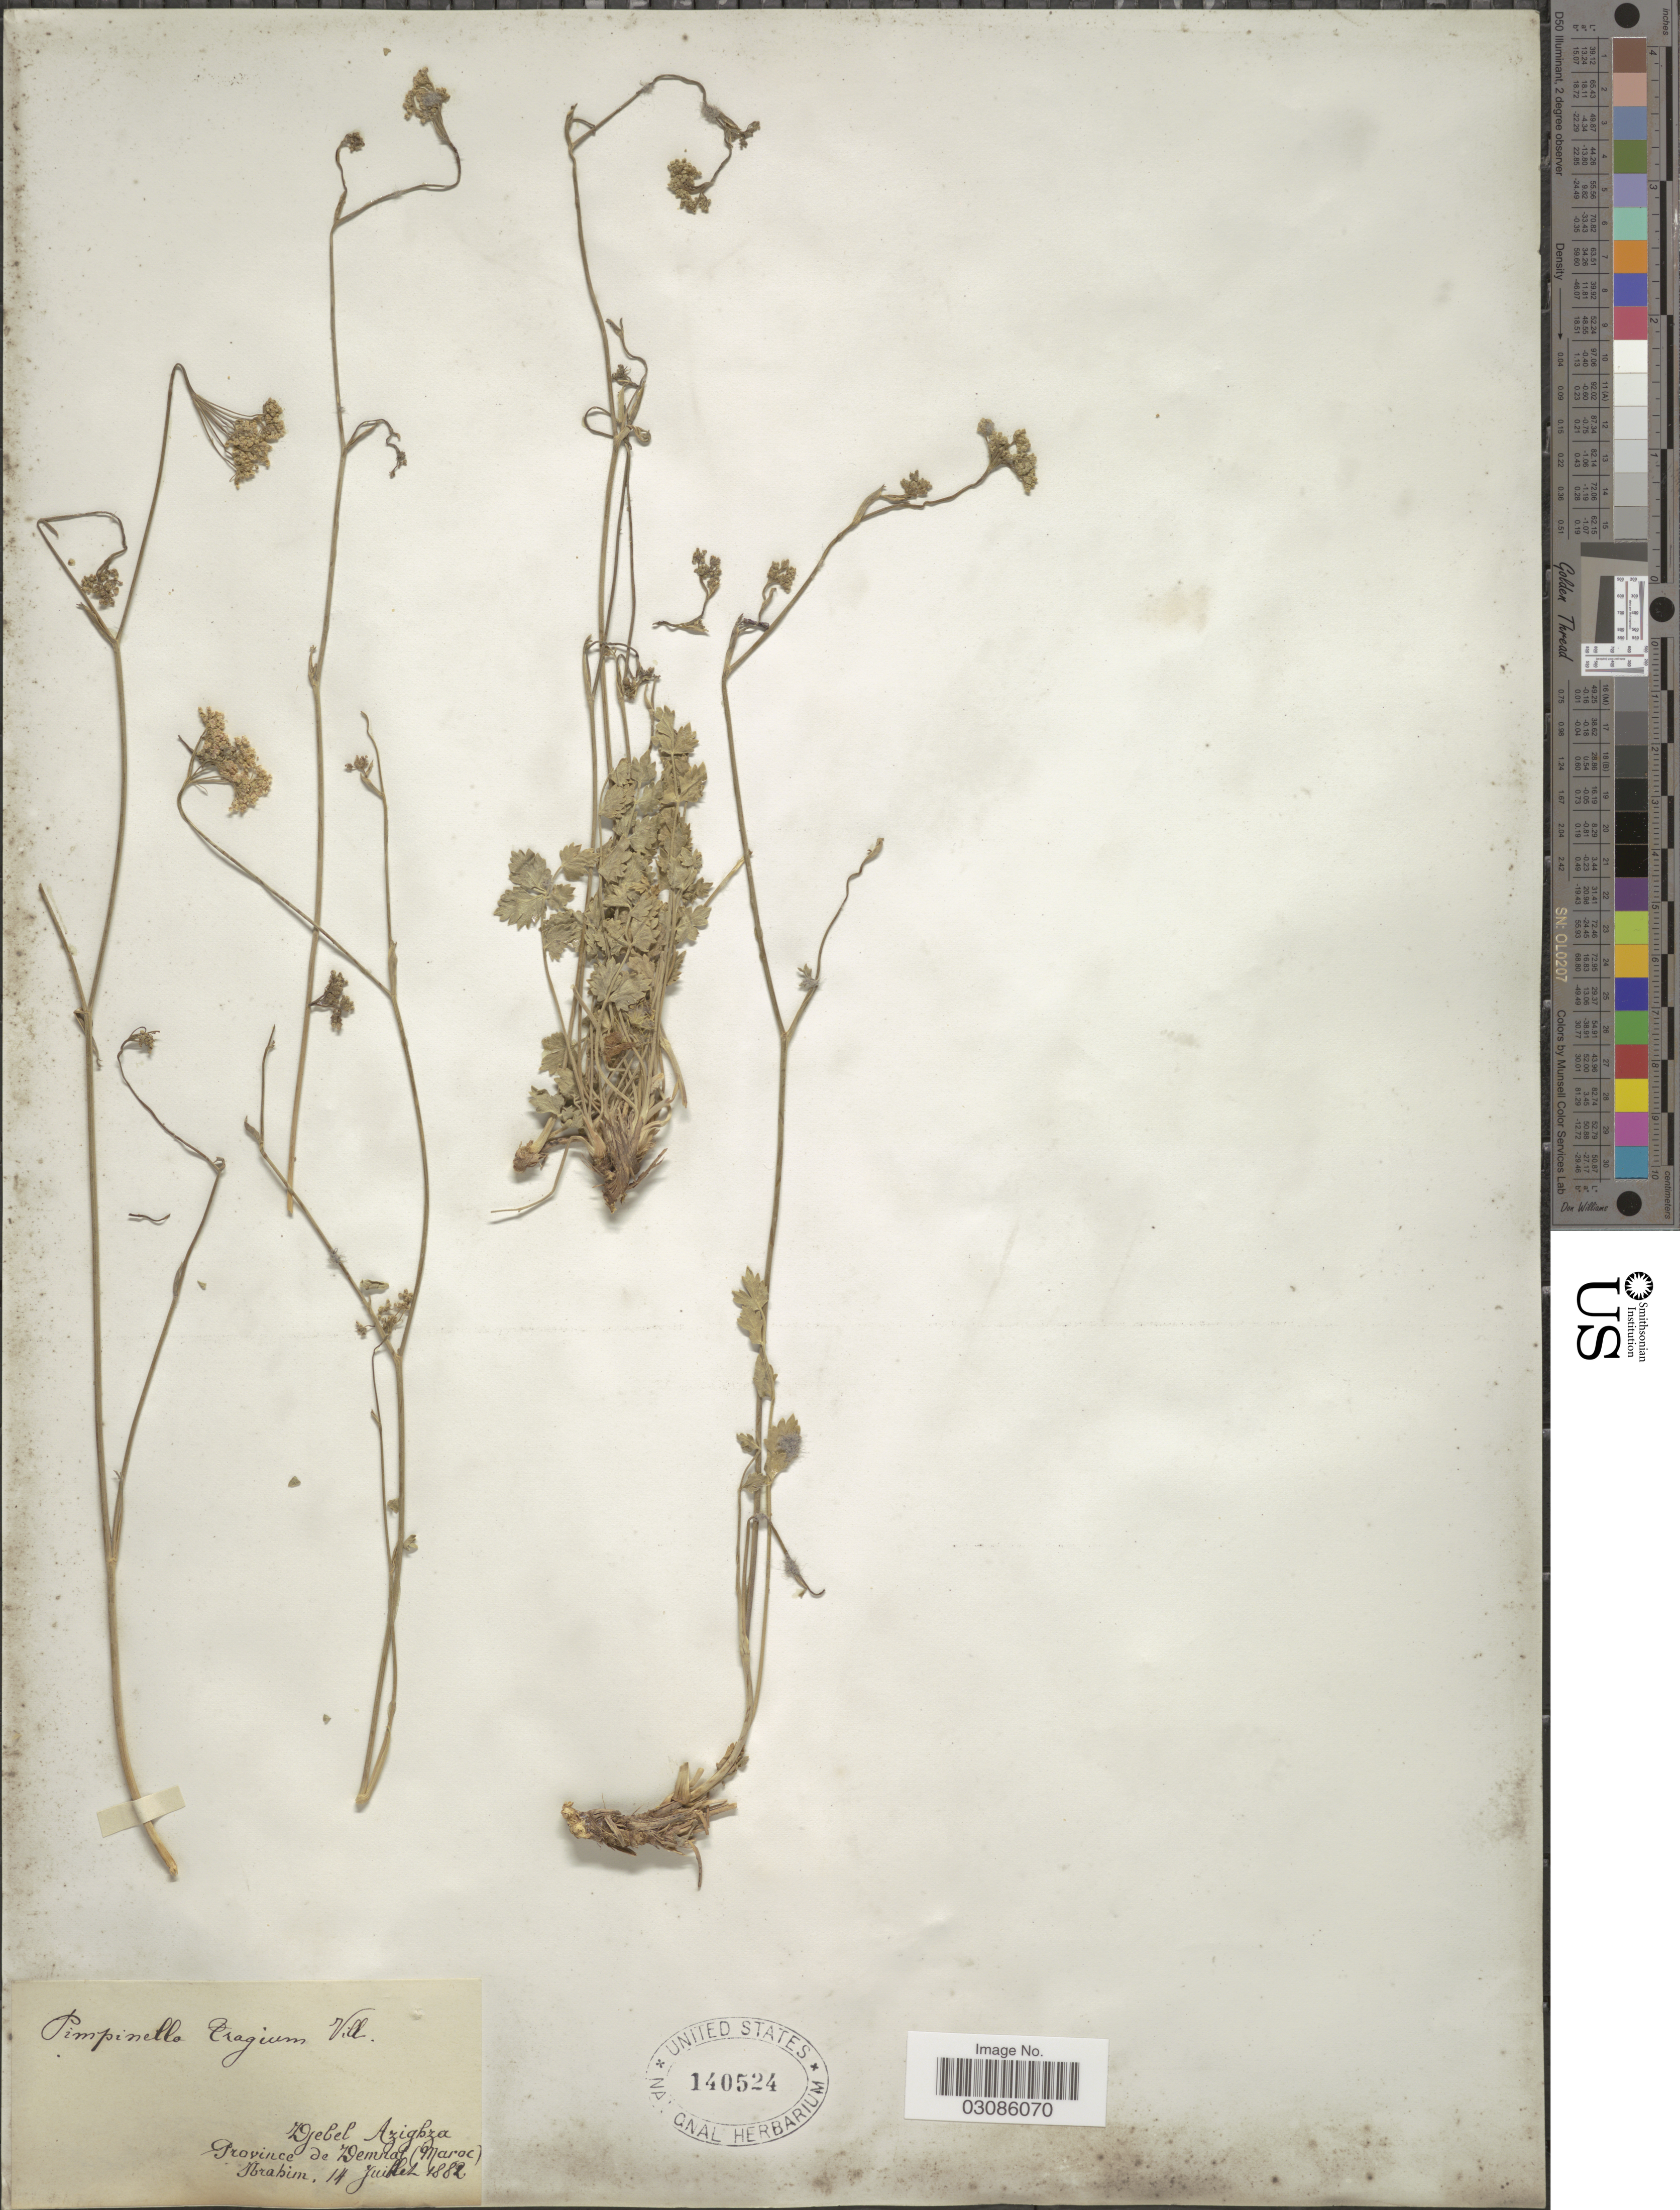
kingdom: Plantae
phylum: Tracheophyta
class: Magnoliopsida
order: Apiales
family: Apiaceae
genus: Pimpinella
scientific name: Pimpinella tragium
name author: Vill.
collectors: -. Ibrahim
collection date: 1882-07-14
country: Morocco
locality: Djebel Azigbza, Province de Demnat (Maroc).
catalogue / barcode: US 140524